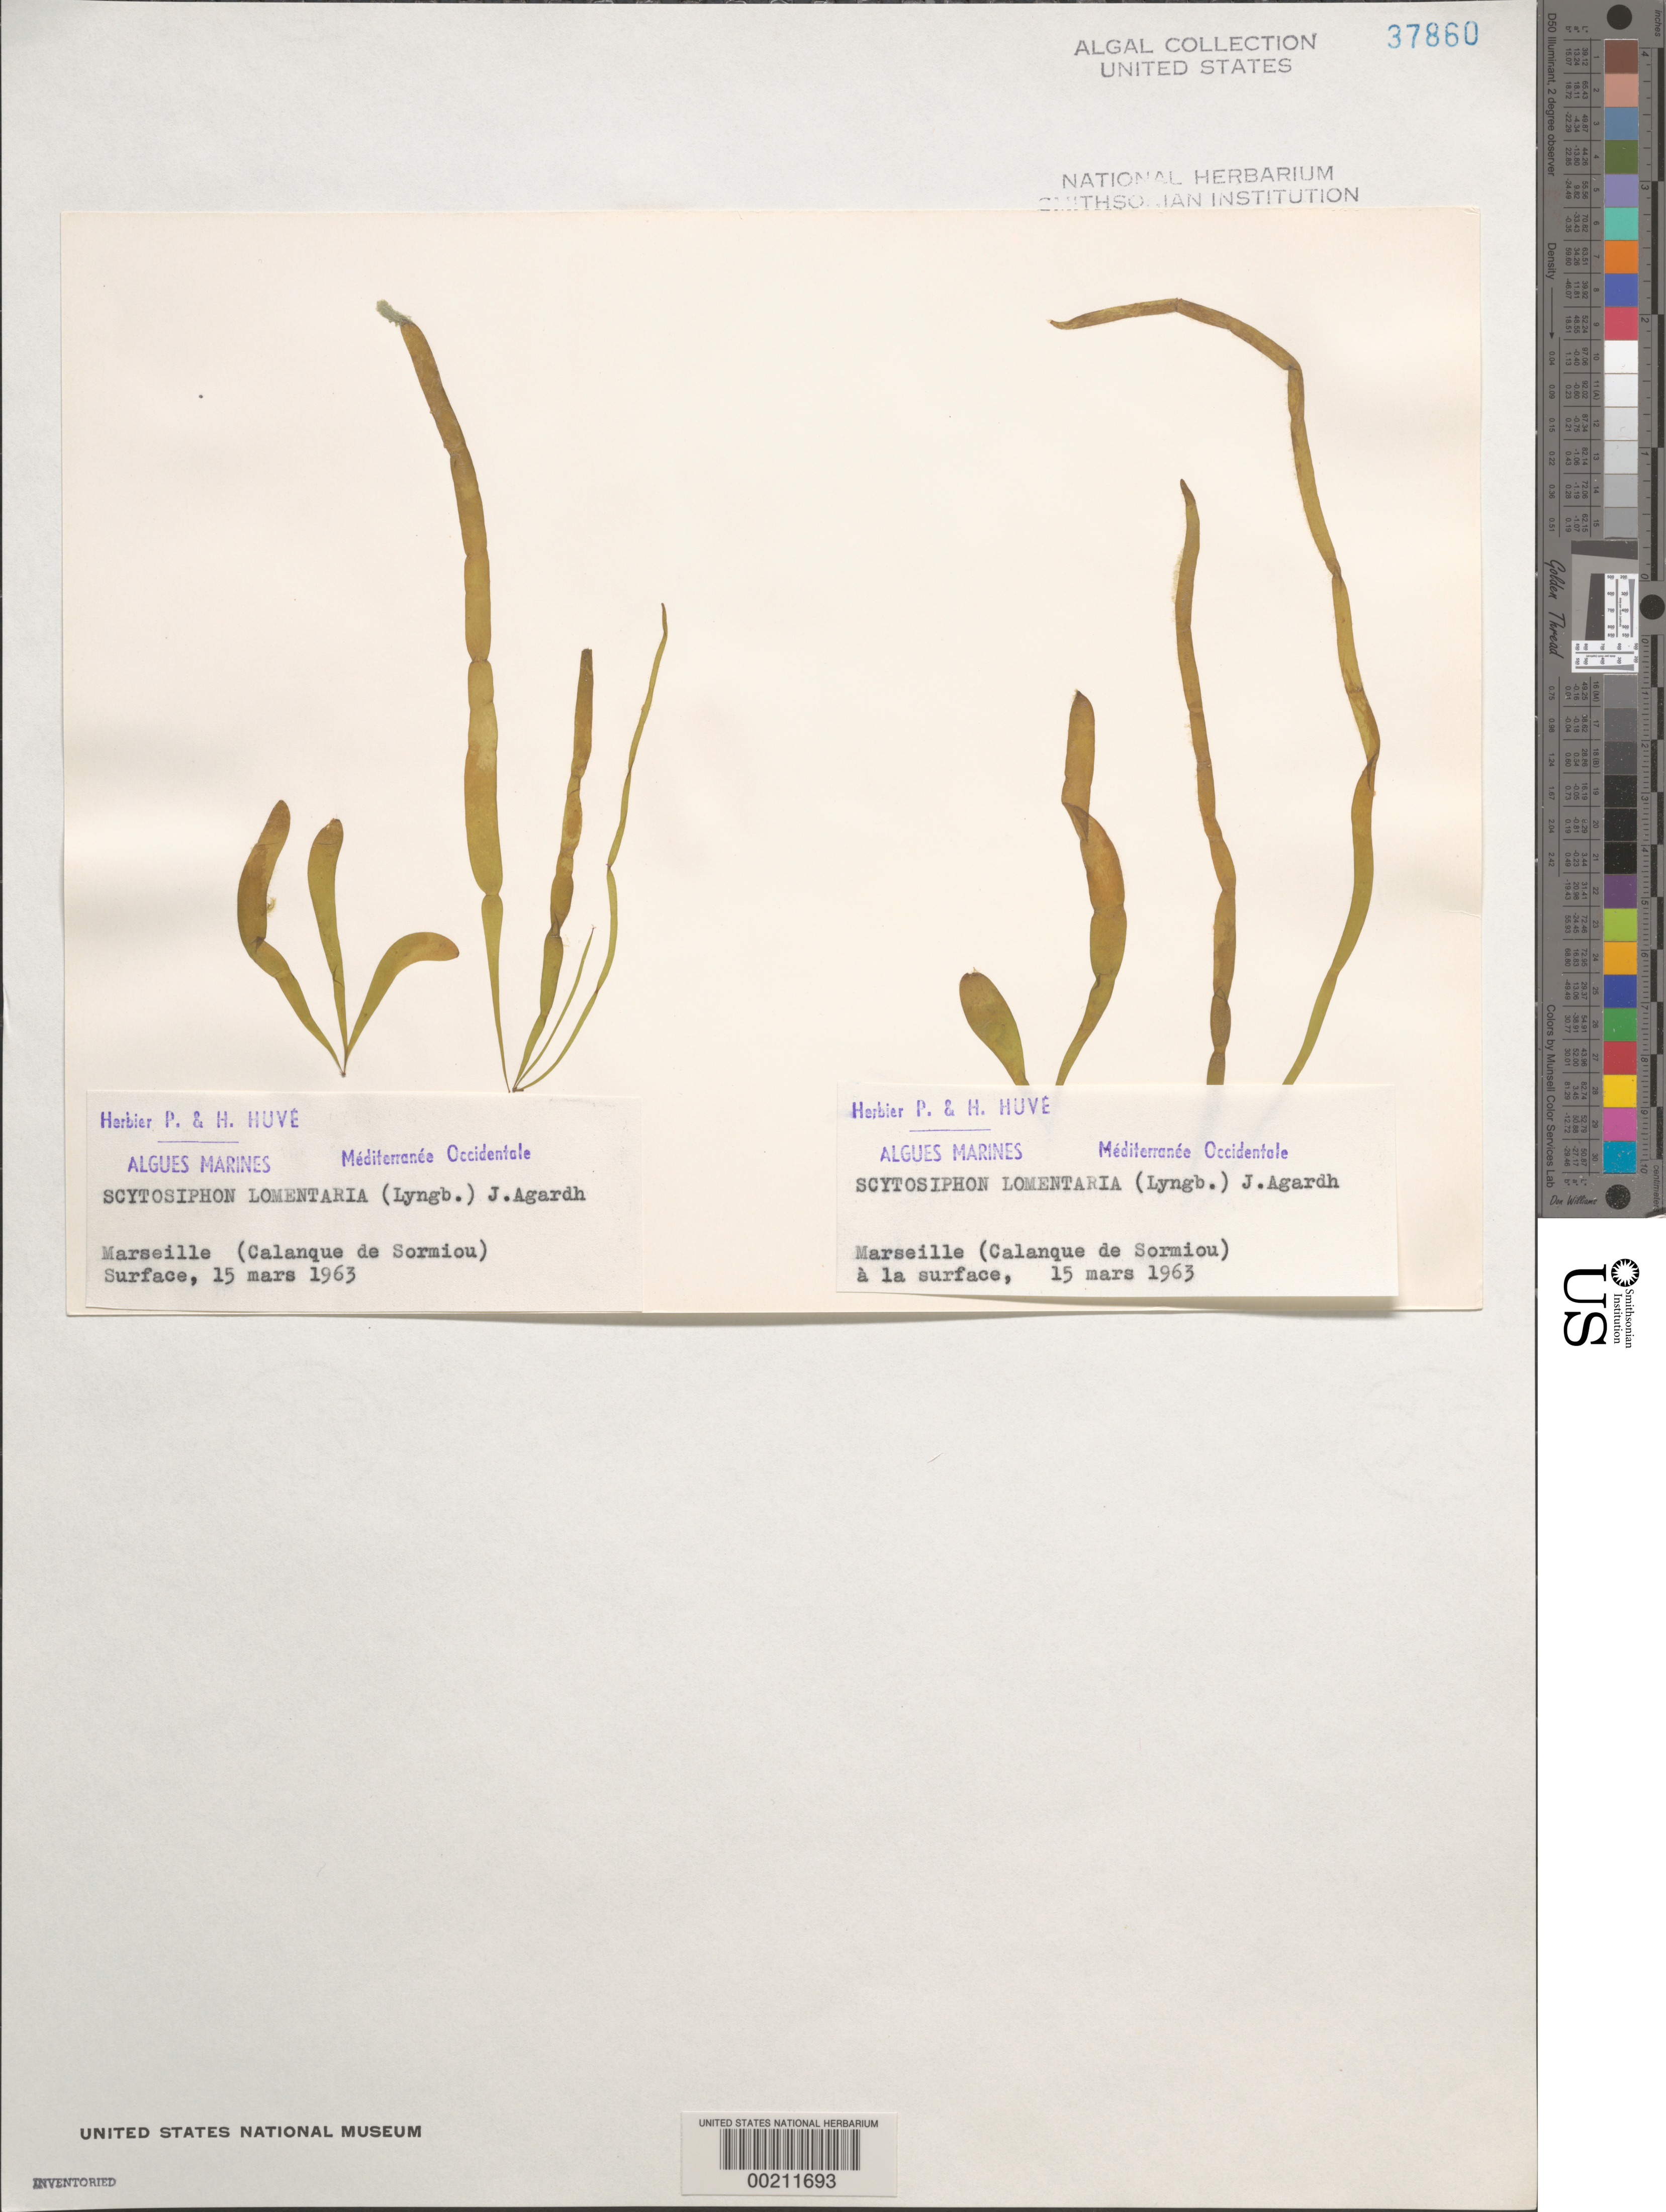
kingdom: Chromista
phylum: Ochrophyta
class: Phaeophyceae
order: Scytosiphonales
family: Scytosiphonaceae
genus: Scytosiphon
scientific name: Scytosiphon lomentaria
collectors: P. Huve & H. Huve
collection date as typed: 15 Mar 1963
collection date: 1963-03-15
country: France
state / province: Provence-Alpes-Côte d'Azur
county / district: Bouches-du-Rhône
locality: Calanque de Sormiou, Marseille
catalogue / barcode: US 37860